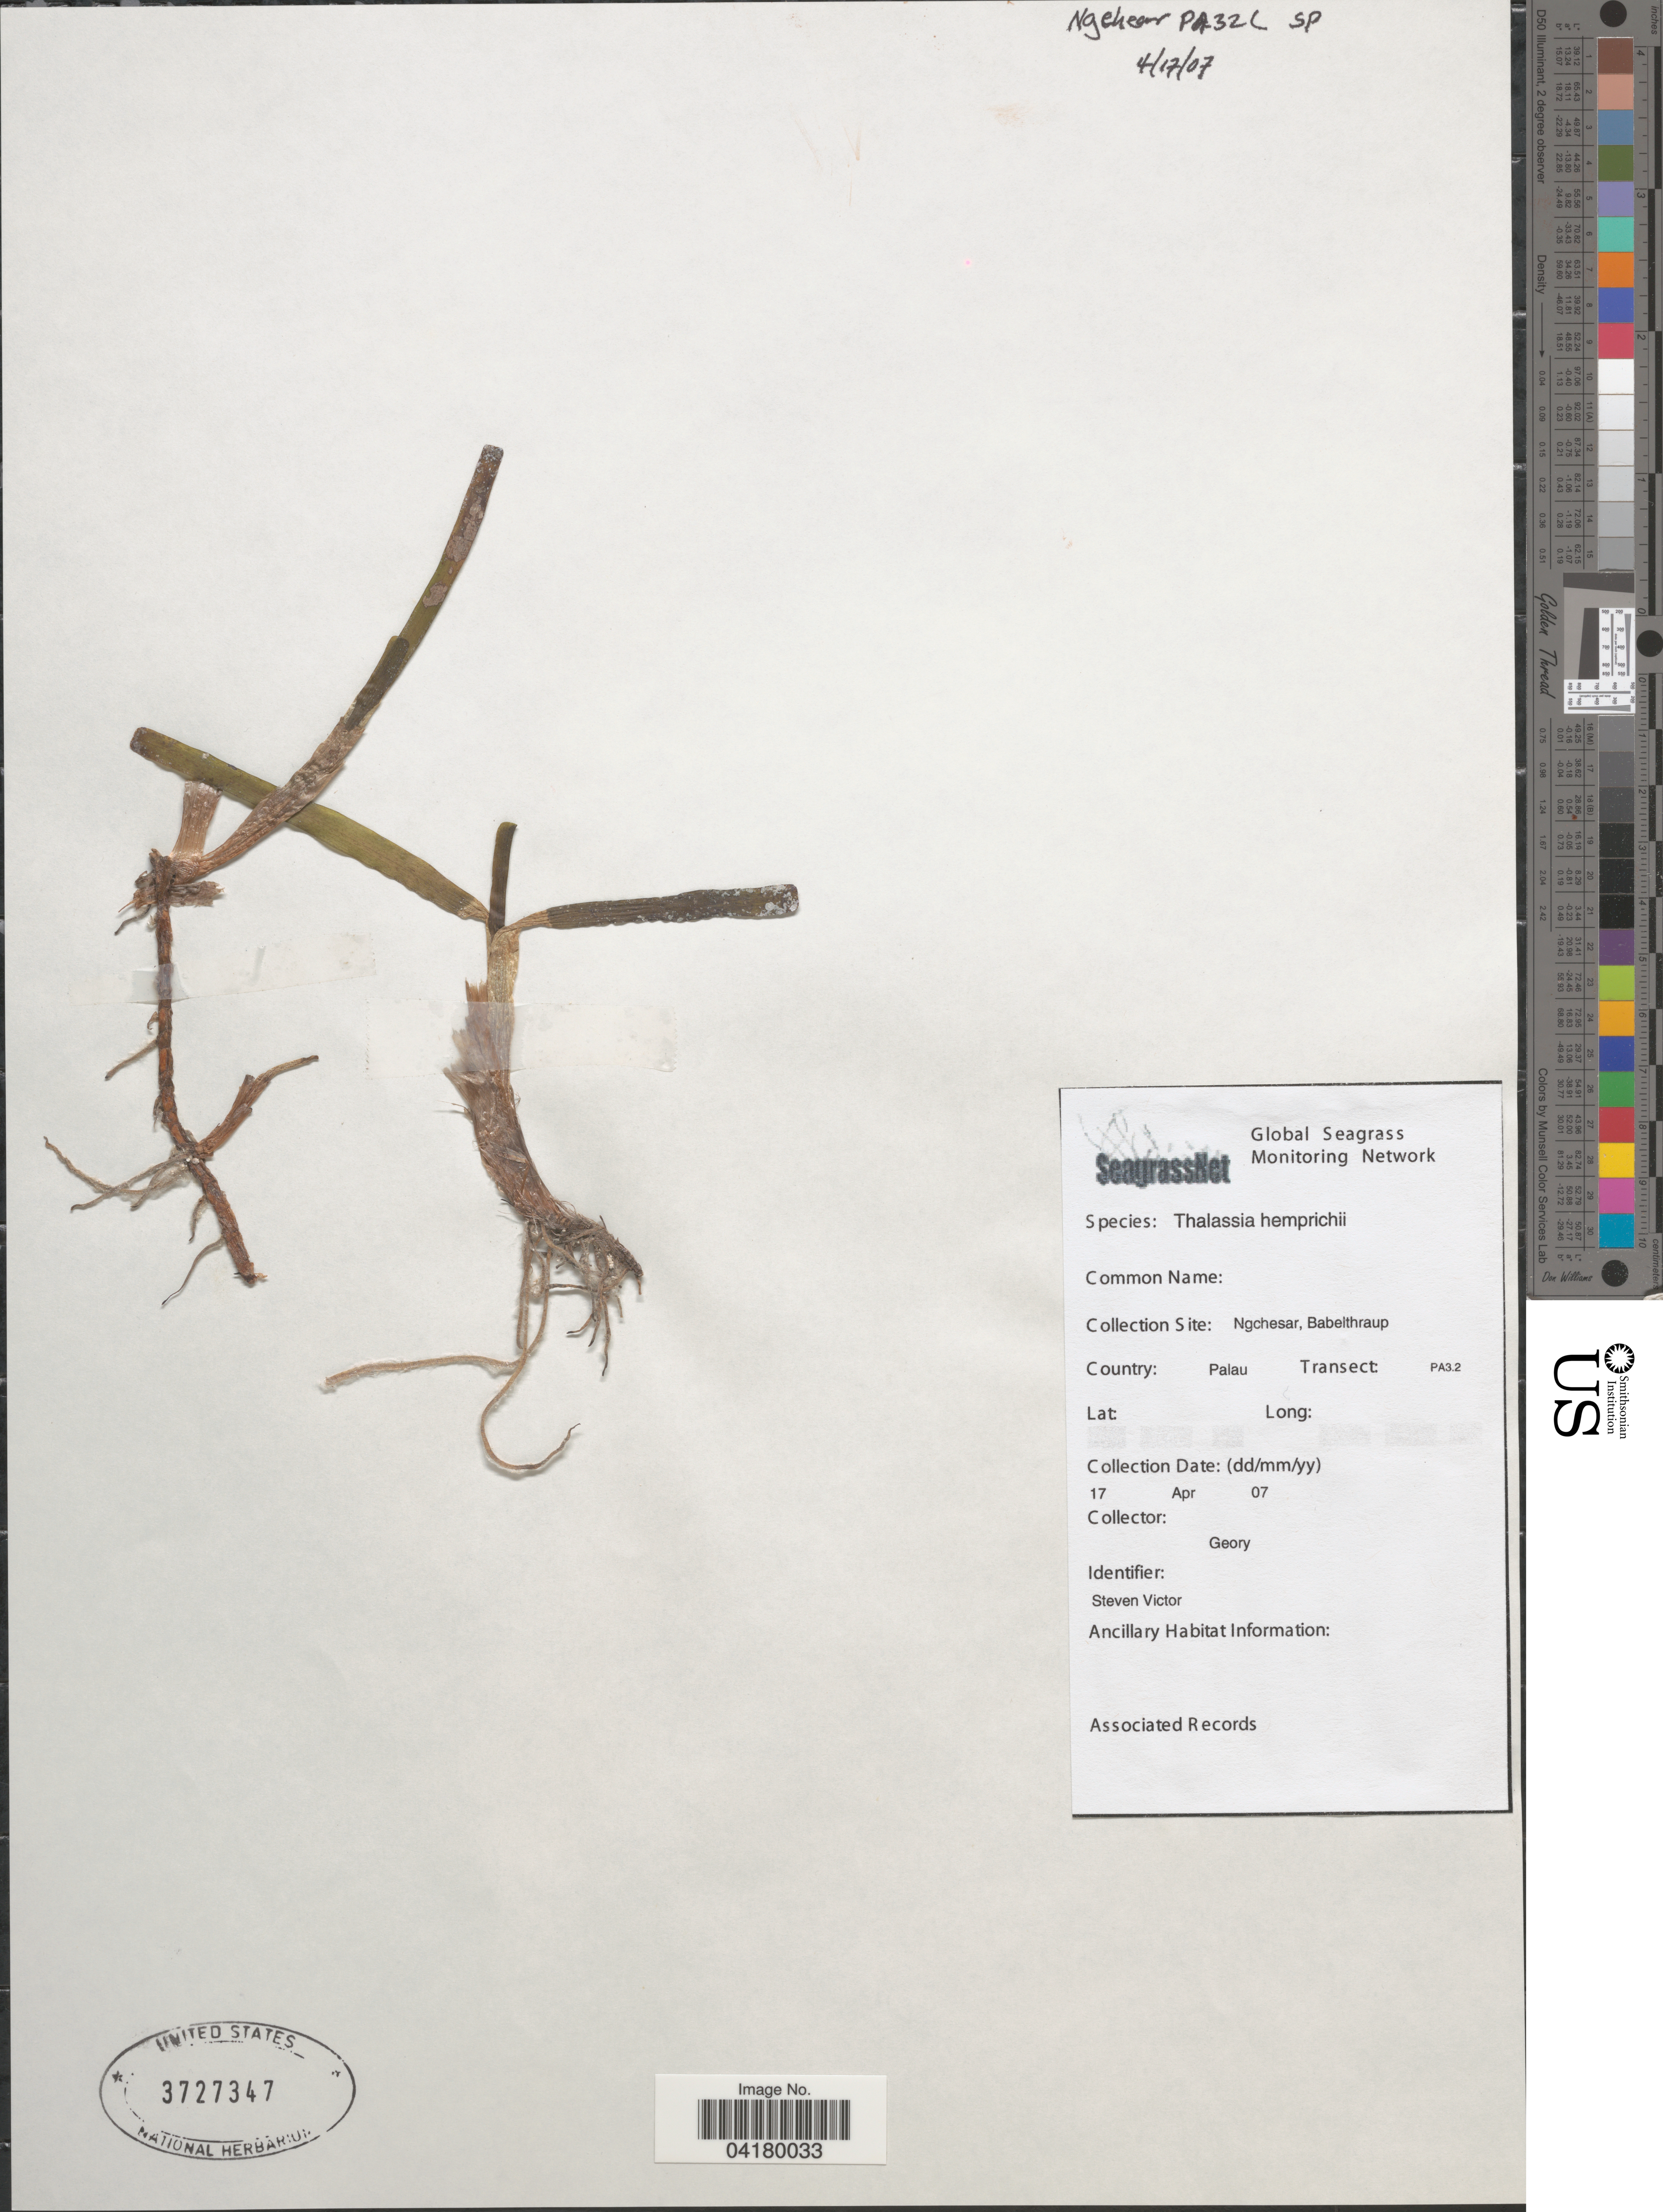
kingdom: Plantae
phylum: Tracheophyta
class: Liliopsida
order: Alismatales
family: Hydrocharitaceae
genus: Thalassia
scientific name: Thalassia hemprichii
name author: Asch.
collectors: Geor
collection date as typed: Transcribed d/m/y: 17/4/7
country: Palau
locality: Collection Site: Ngchesar, Babelthraup. Country: Palau. Transect: PA3.2.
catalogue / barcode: US 3727347